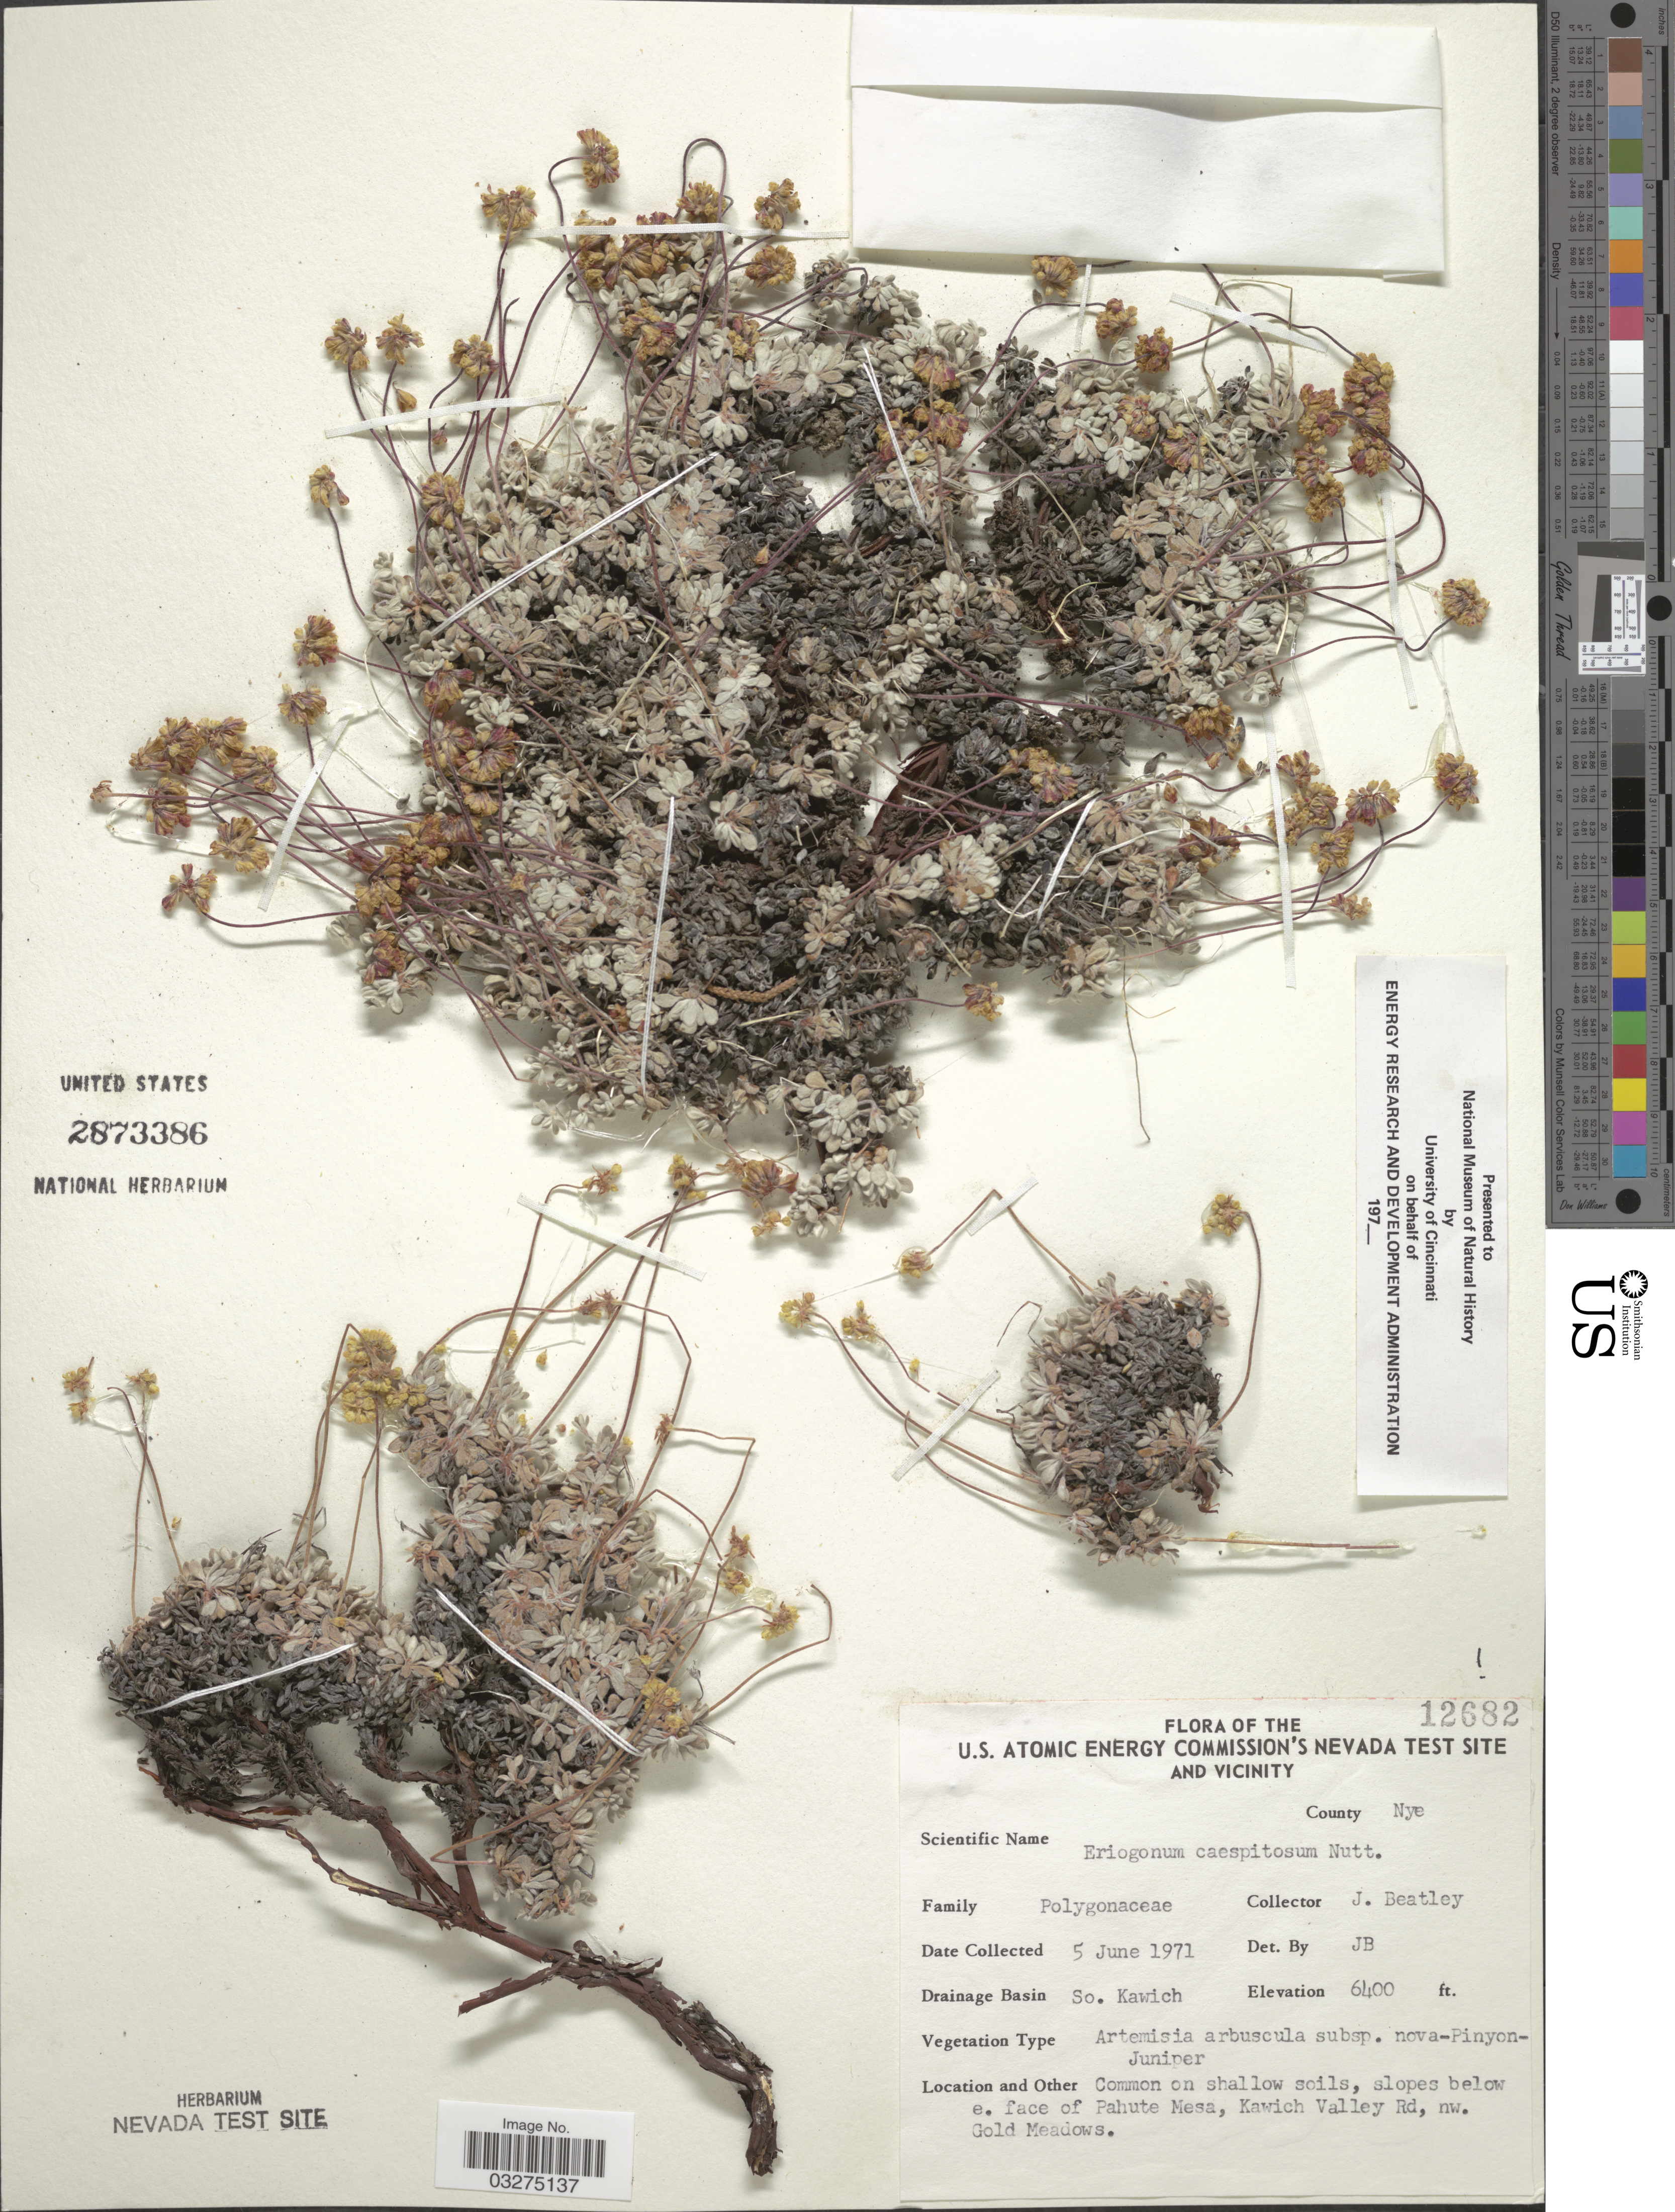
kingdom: Plantae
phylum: Tracheophyta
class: Magnoliopsida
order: Caryophyllales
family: Polygonaceae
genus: Eriogonum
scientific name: Eriogonum caespitosum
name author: Nutt.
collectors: J. C. Beatley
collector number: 12682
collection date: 1971-06-05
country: United States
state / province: Nevada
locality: U.S. Atomic Energy Commission's Nevada Test Site and Vicinity, County Nye, Drainage Basin So. Kawich, slopes below e. face of Pahute Mesa, Kawich Valley Rd, nw. Gold Meadows.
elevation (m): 1951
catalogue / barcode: US 2873386